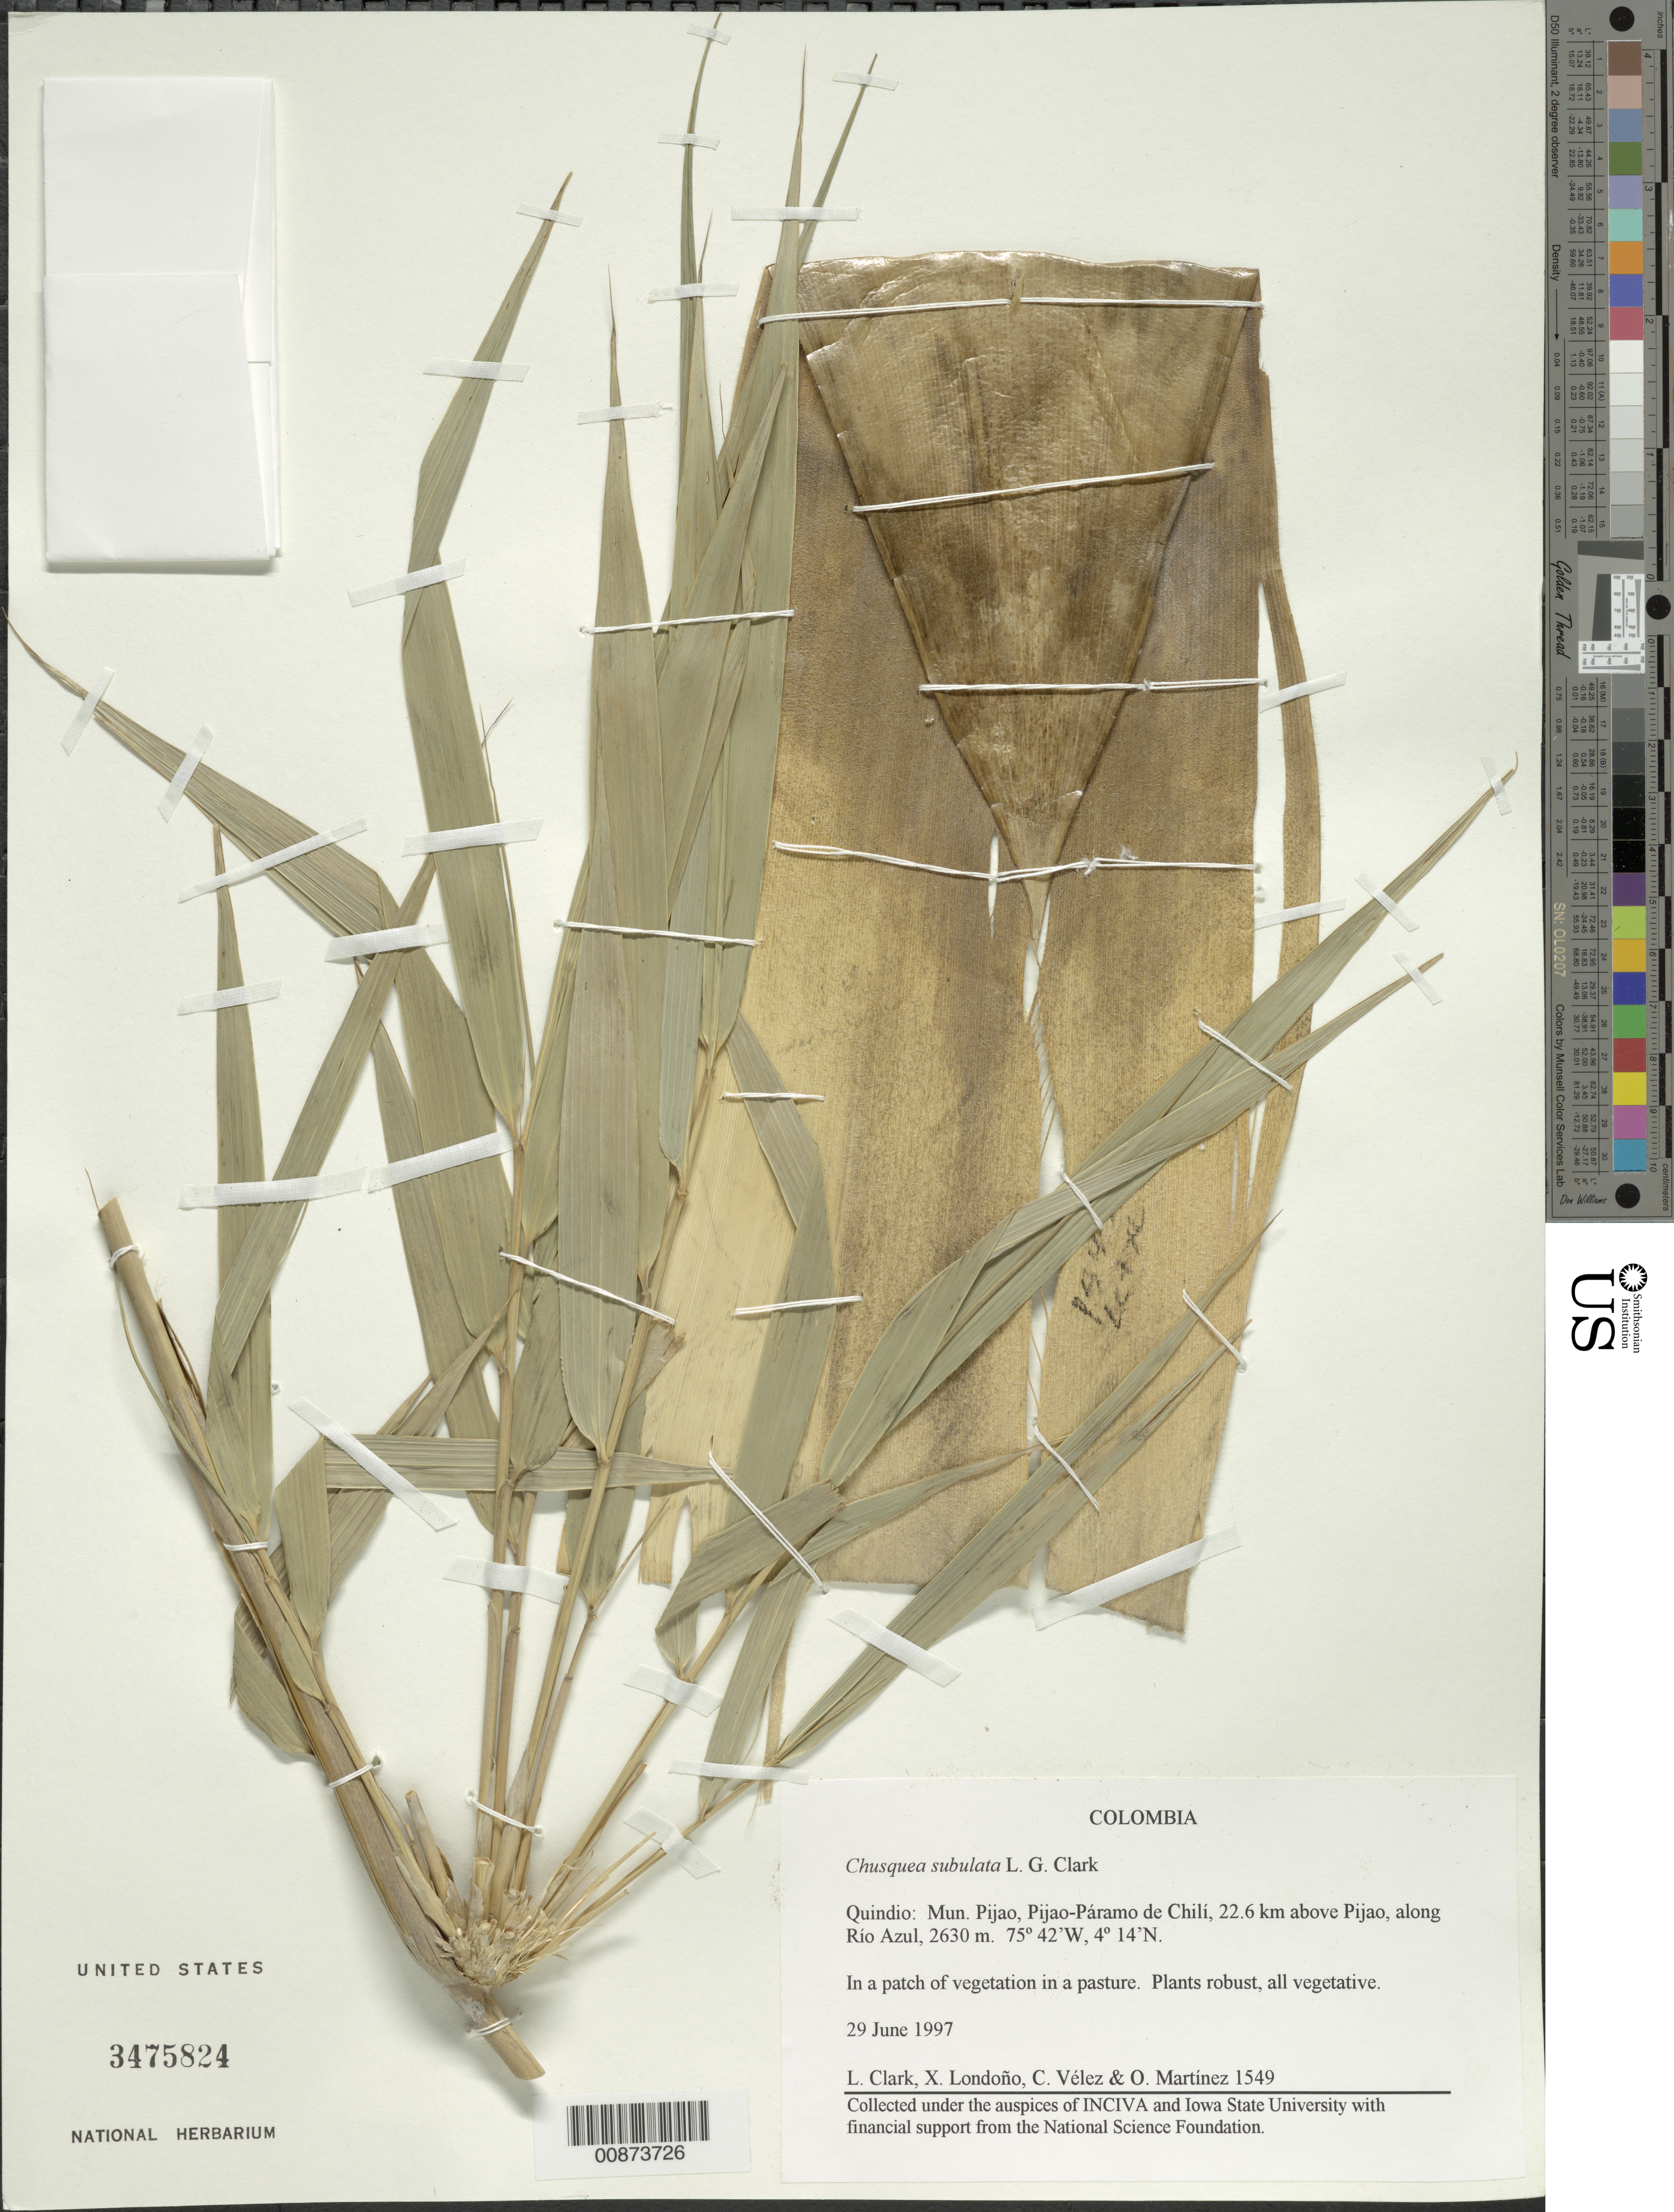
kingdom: Plantae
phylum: Tracheophyta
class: Liliopsida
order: Poales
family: Poaceae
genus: Chusquea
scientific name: Chusquea subulata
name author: L.G. Clark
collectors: L. G. Clark, X. Londoño, C. Velez & O. Martínez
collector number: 1549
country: Colombia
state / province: Quindío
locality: Pijao, Pijao-Paramo de Chili, along Rio Azul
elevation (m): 2630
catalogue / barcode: US 3475824